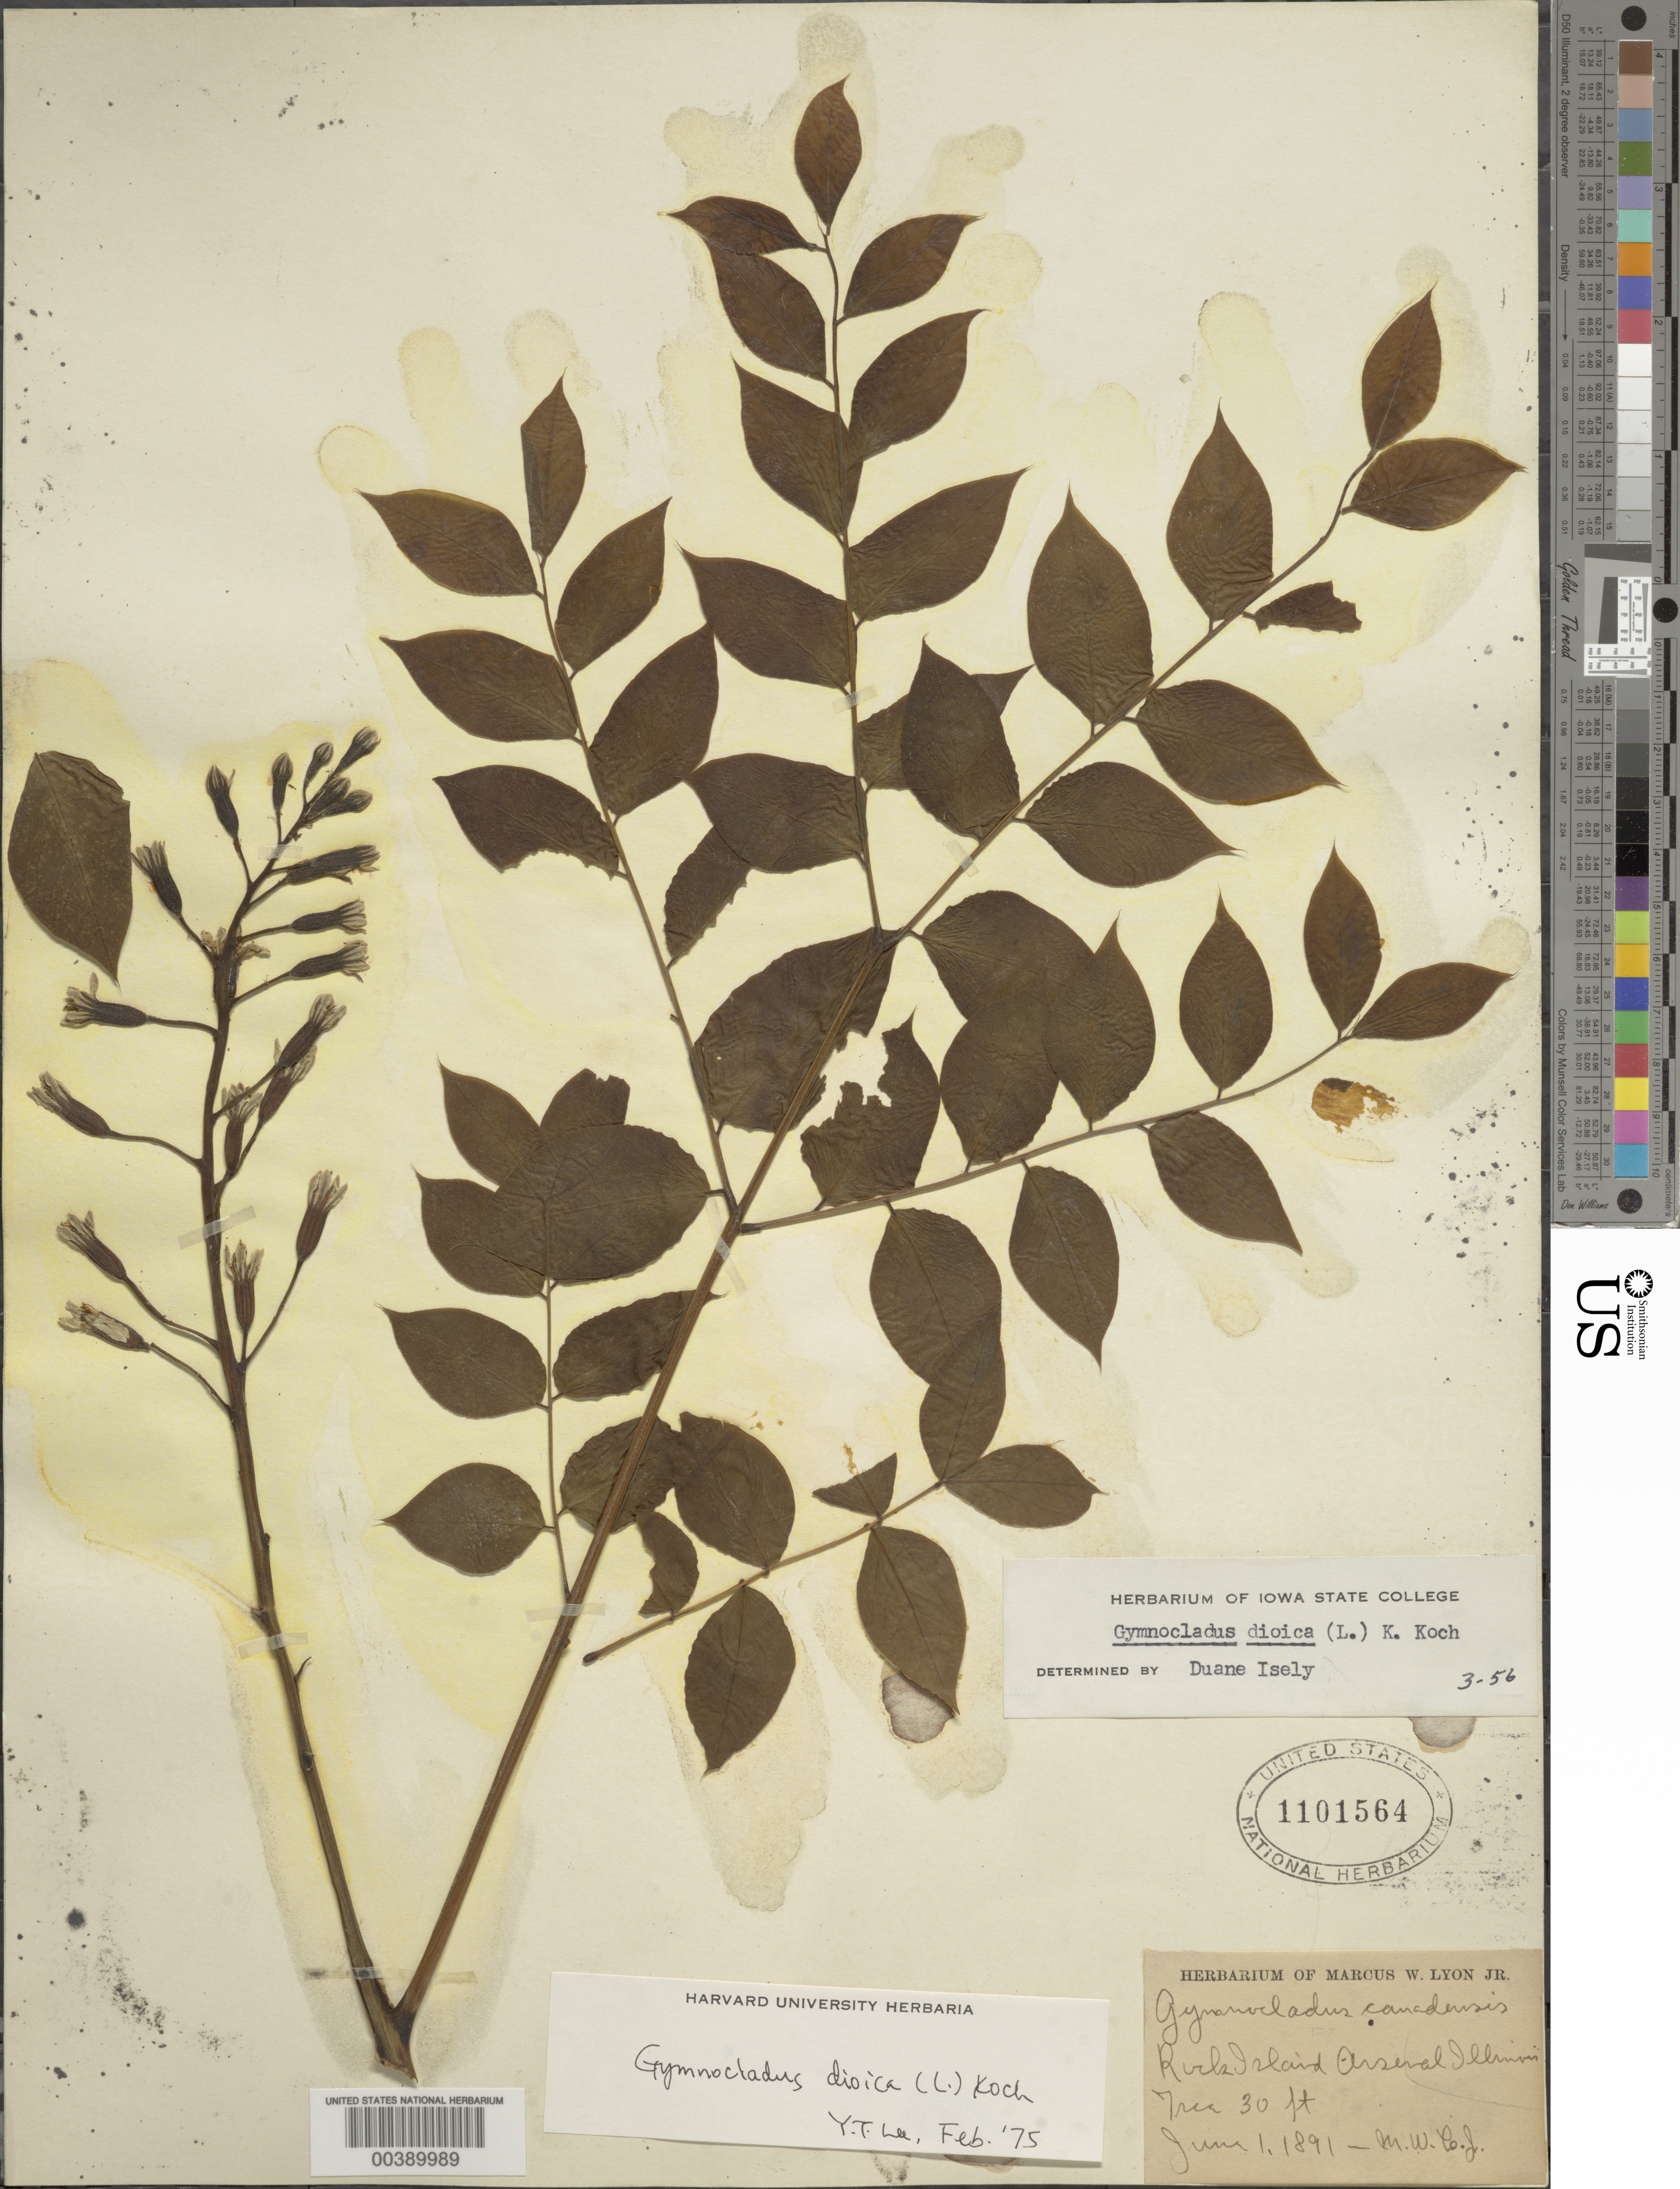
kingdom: Plantae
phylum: Tracheophyta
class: Magnoliopsida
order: Fabales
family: Fabaceae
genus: Gymnocladus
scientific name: Gymnocladus dioicus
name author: (L.) K. Koch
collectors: M. W. Lyon Jr.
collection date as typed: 01 Jun 1891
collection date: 1891-06-01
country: United States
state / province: Illinois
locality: Rock island arsenal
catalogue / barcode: US 1101564